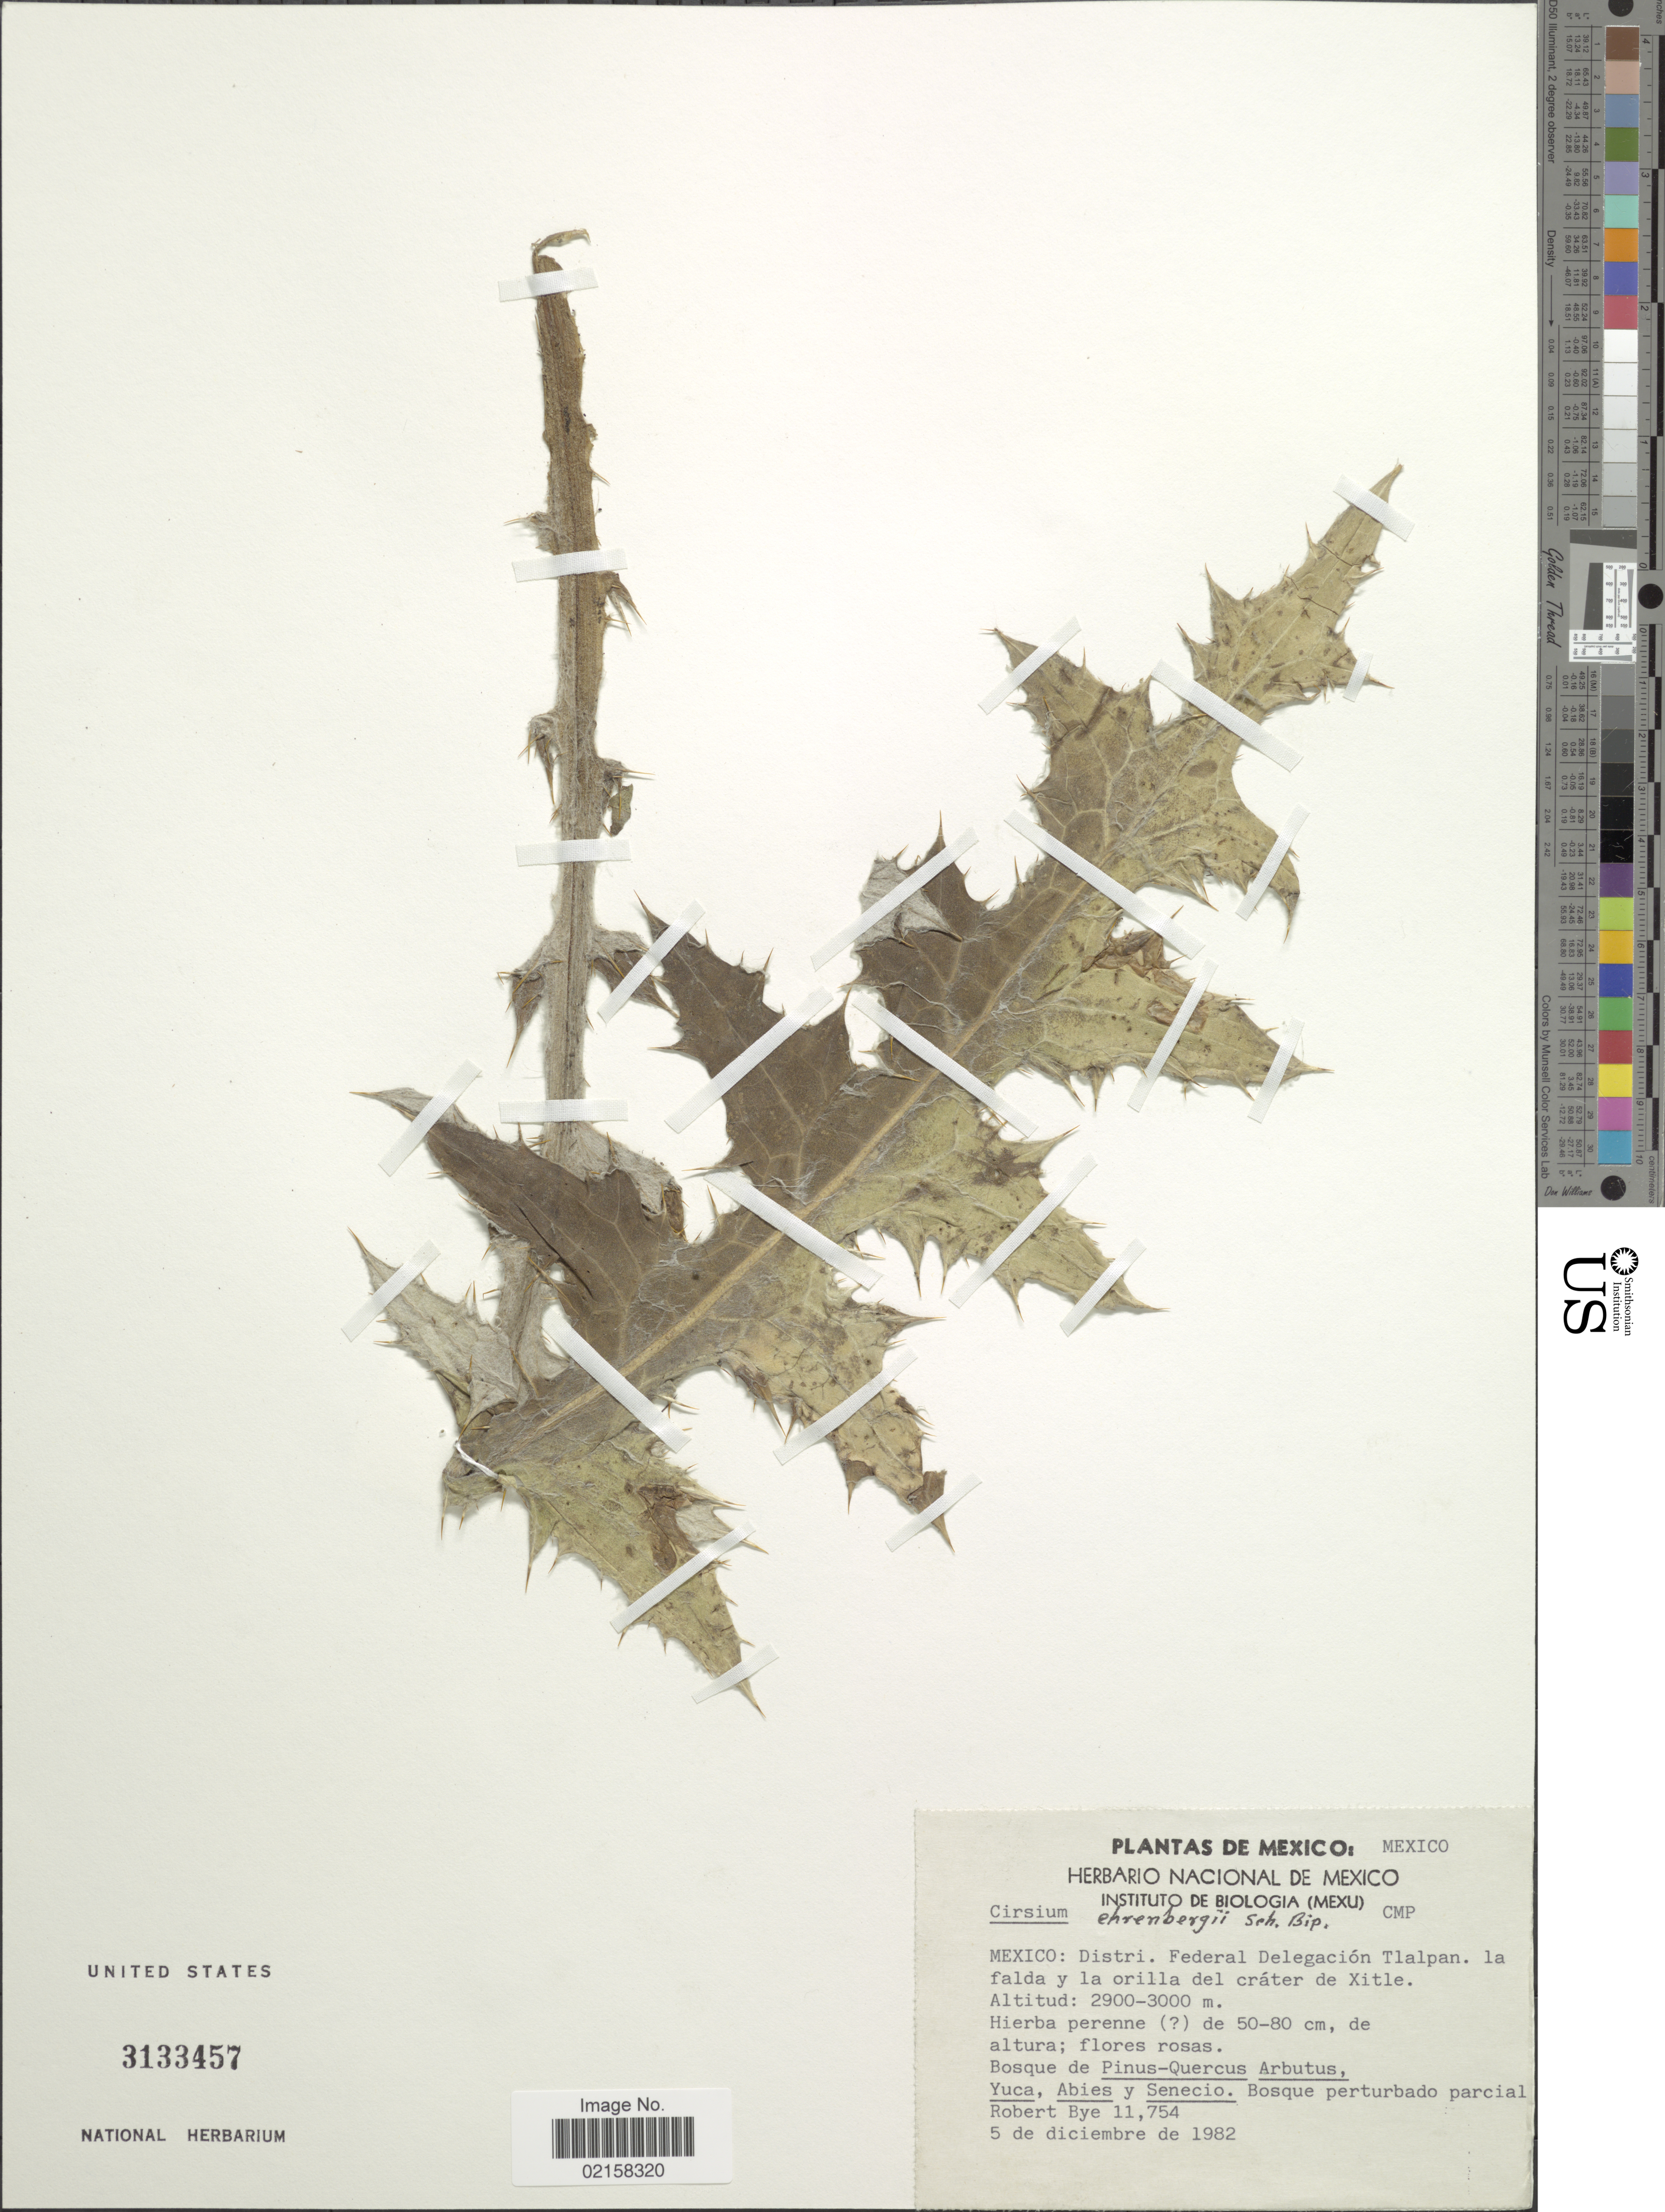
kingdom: Plantae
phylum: Tracheophyta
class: Magnoliopsida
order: Asterales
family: Asteraceae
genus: Cirsium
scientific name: Cirsium ehrenbergii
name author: Sch. Bip.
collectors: R. A. Bye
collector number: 11754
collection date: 1982-12-05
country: Mexico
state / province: Distrito Federal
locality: Delegacion Tlalpan, la falda la orilla del crater de Xitle.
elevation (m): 2900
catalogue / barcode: US 3133457